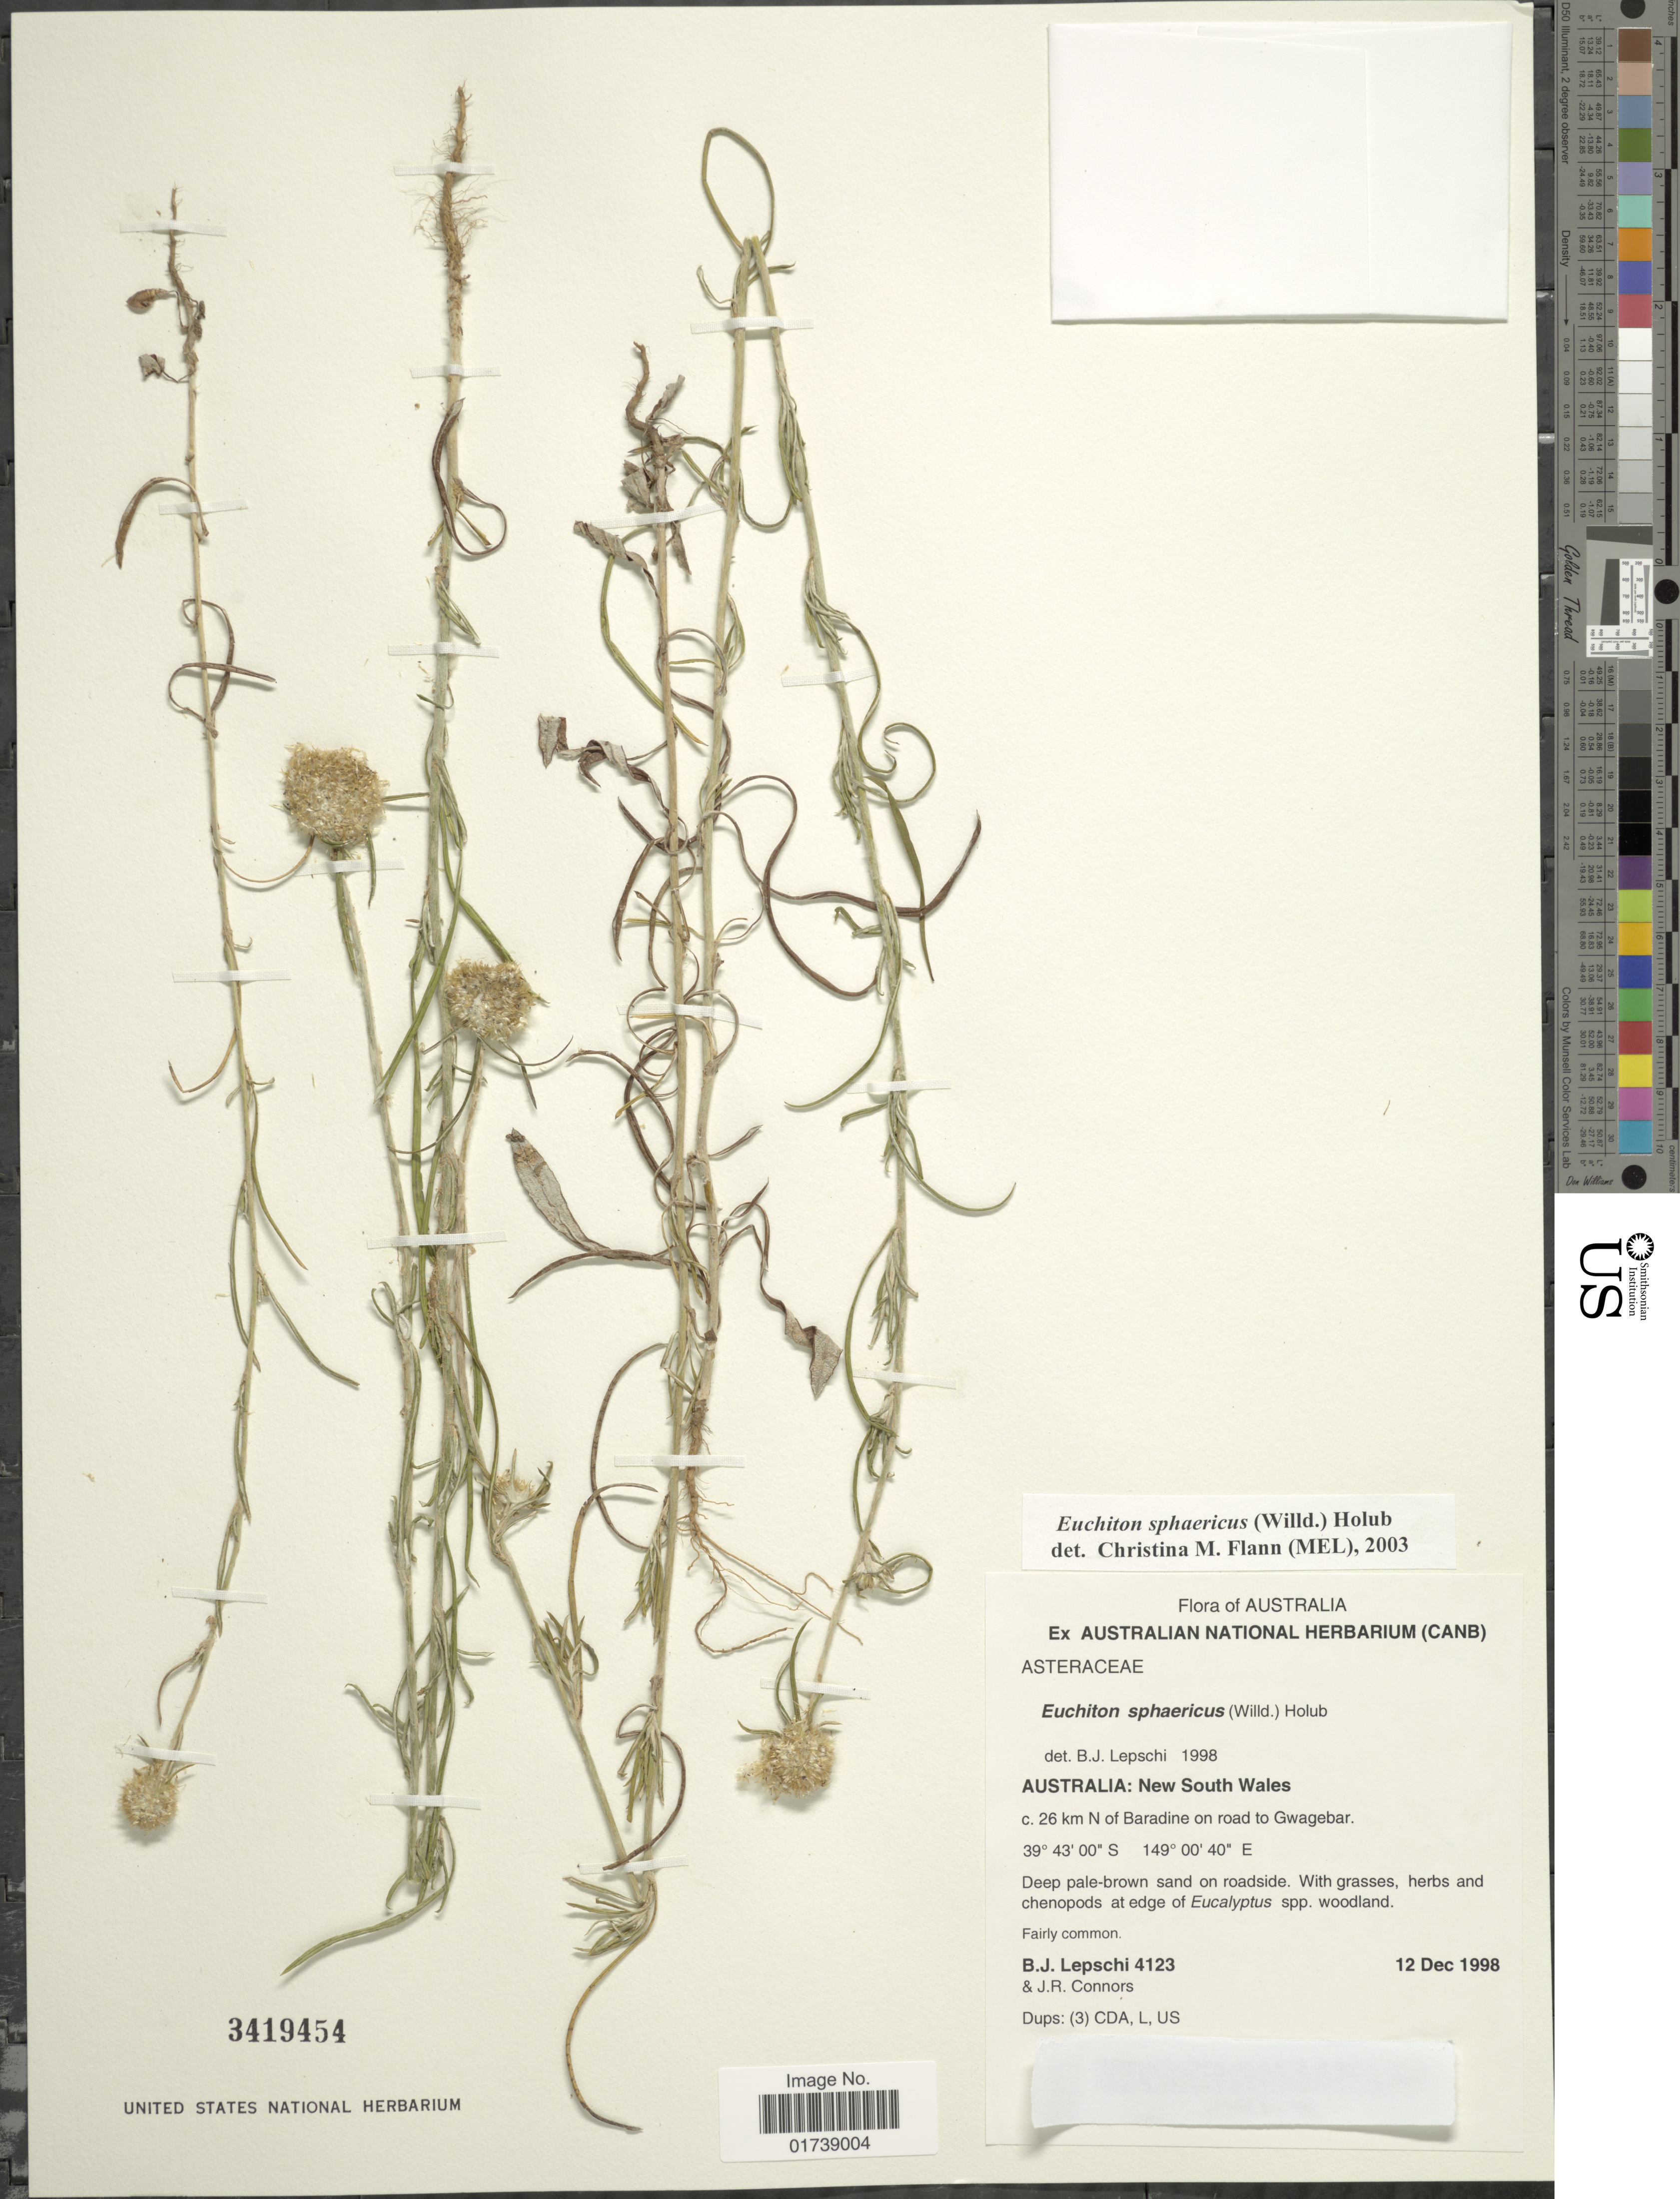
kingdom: Plantae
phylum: Tracheophyta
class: Magnoliopsida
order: Asterales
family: Asteraceae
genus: Euchiton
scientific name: Euchiton sphaericus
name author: (Willd.) Holub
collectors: B. Lepschi & J. Connors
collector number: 4123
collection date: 1998-12-12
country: Australia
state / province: New South Wales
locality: C. 26 km N of Baradine on road to Gwagebar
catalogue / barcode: US 3419454